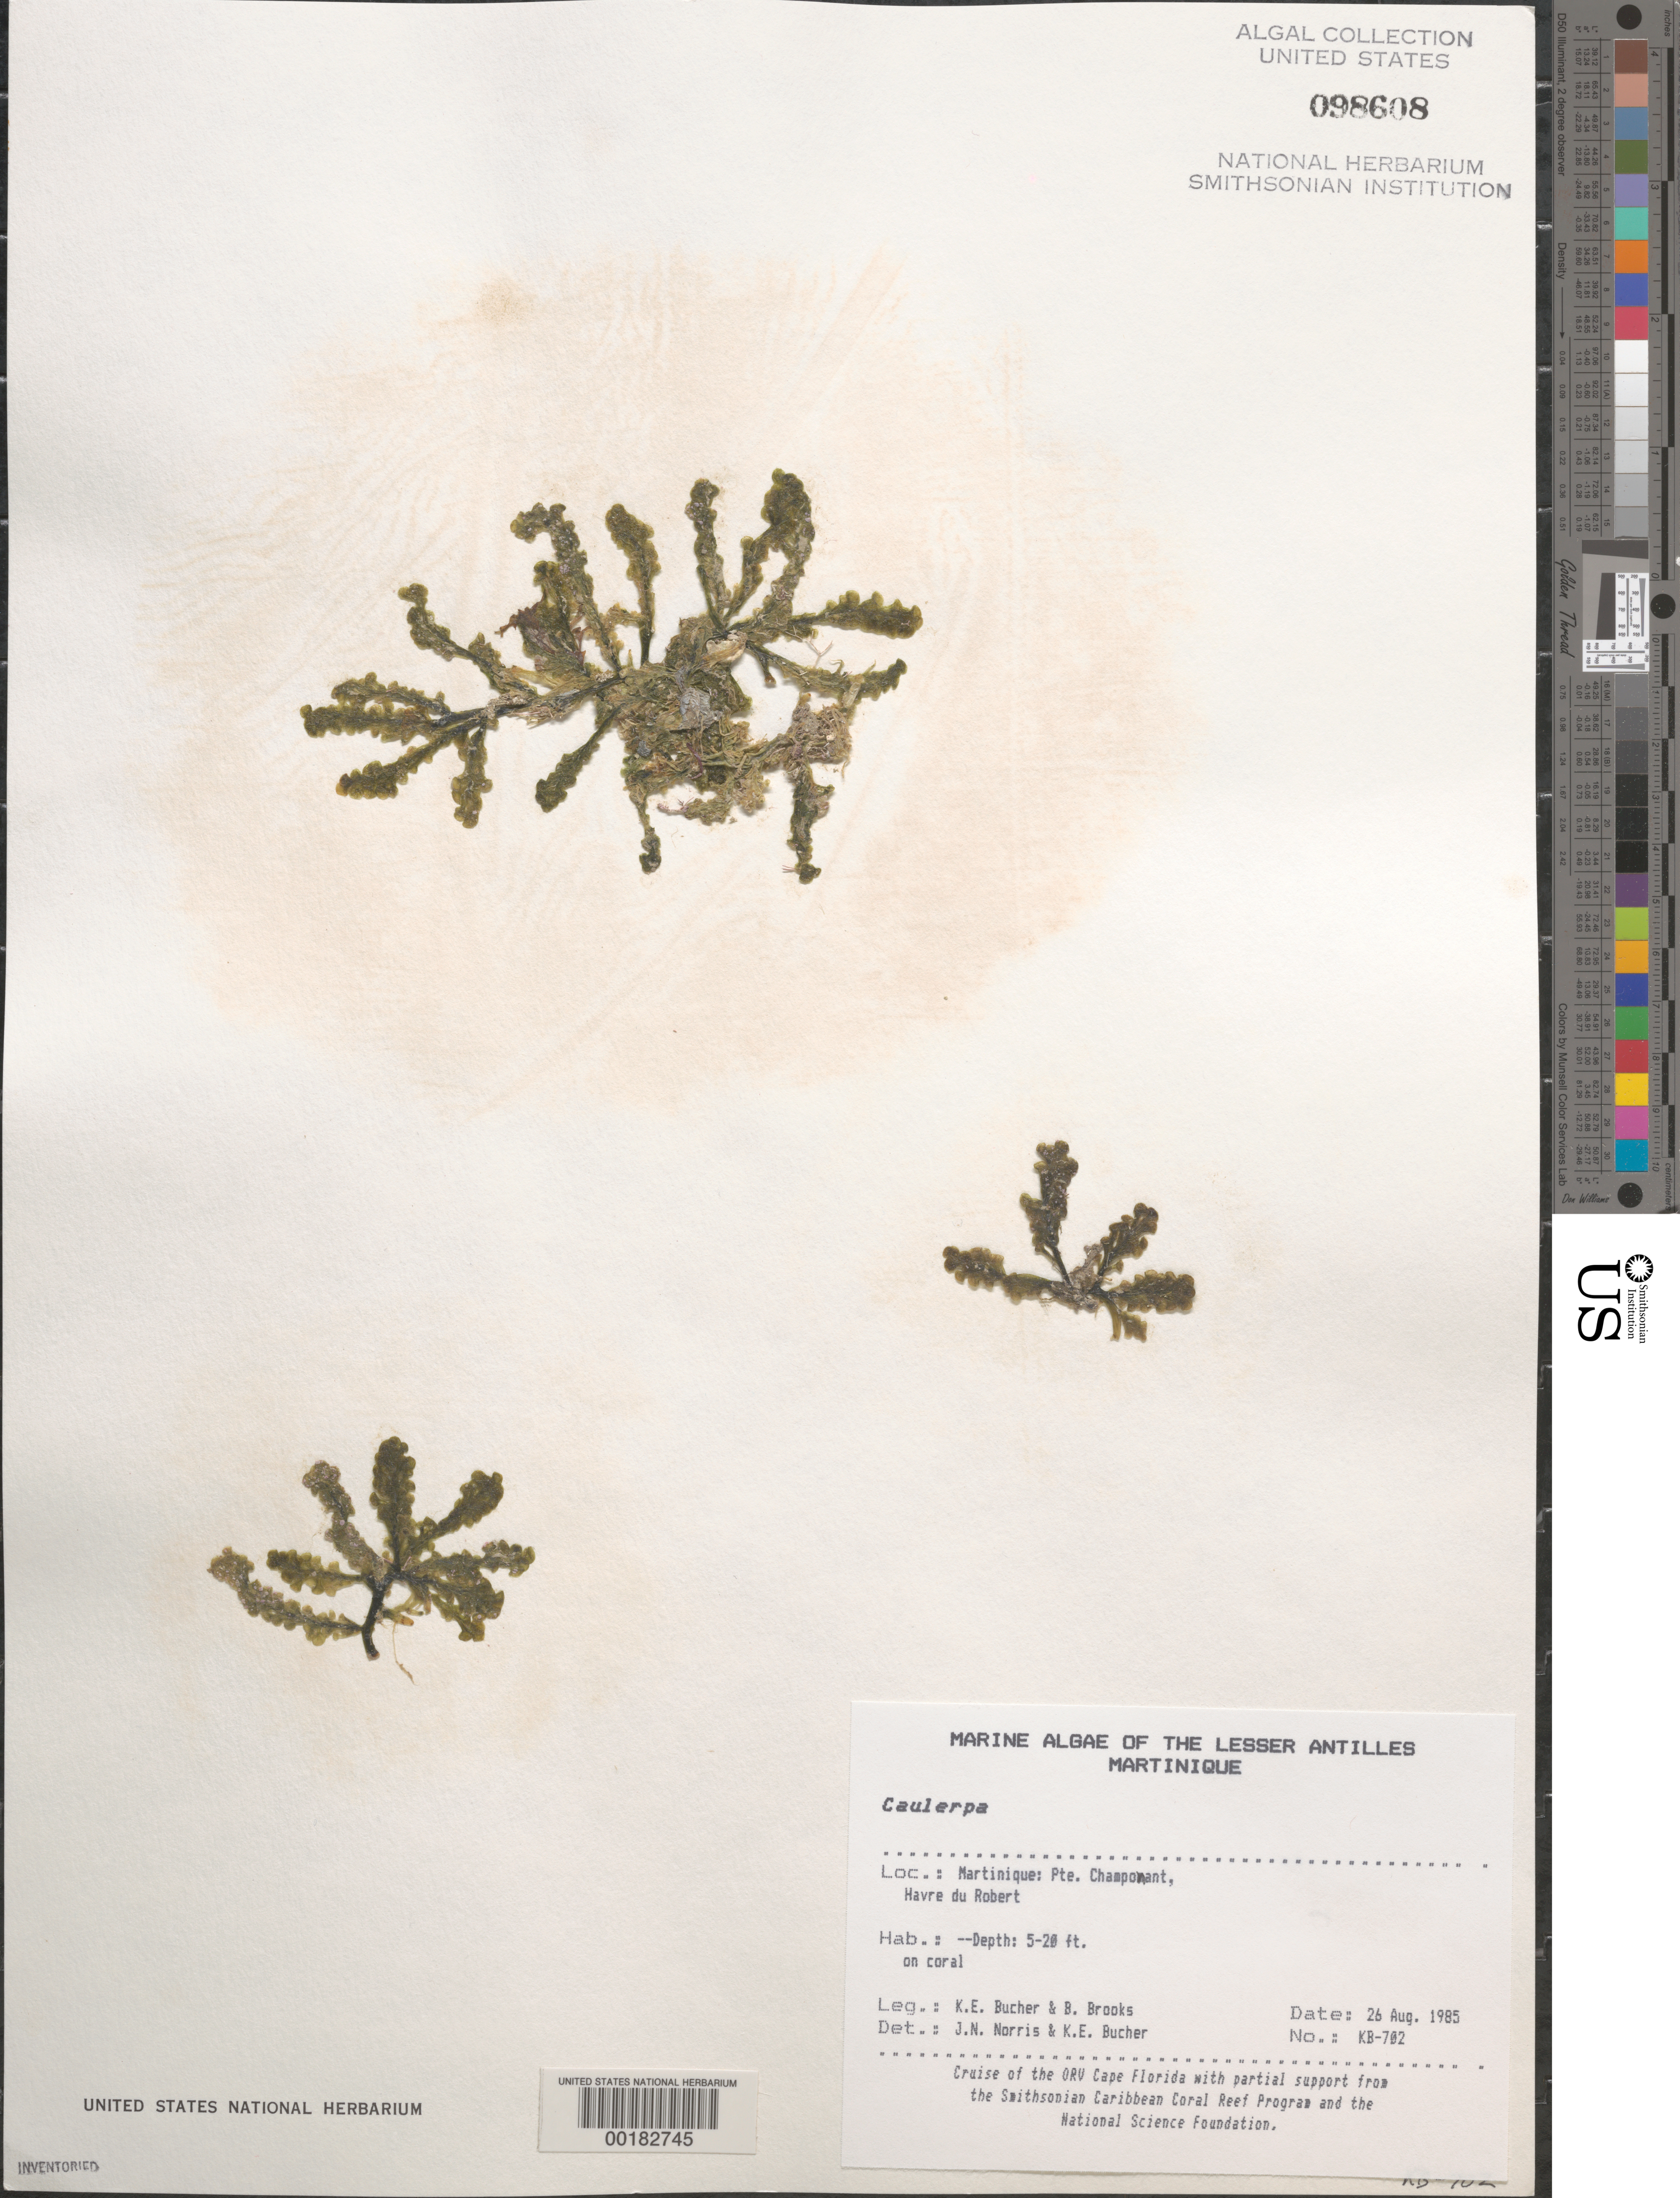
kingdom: Plantae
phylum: Chlorophyta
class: Ulvophyceae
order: Bryopsidales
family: Caulerpaceae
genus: Caulerpa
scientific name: Caulerpa sp.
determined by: Norris, J. N.; Bucher, K. E.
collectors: K. E. Bucher & B. Brooks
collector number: Kb-702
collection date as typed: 26 Aug 1985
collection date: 1985-08-26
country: Martinique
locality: Pointe Champonant, Havre du Robert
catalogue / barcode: US 98608